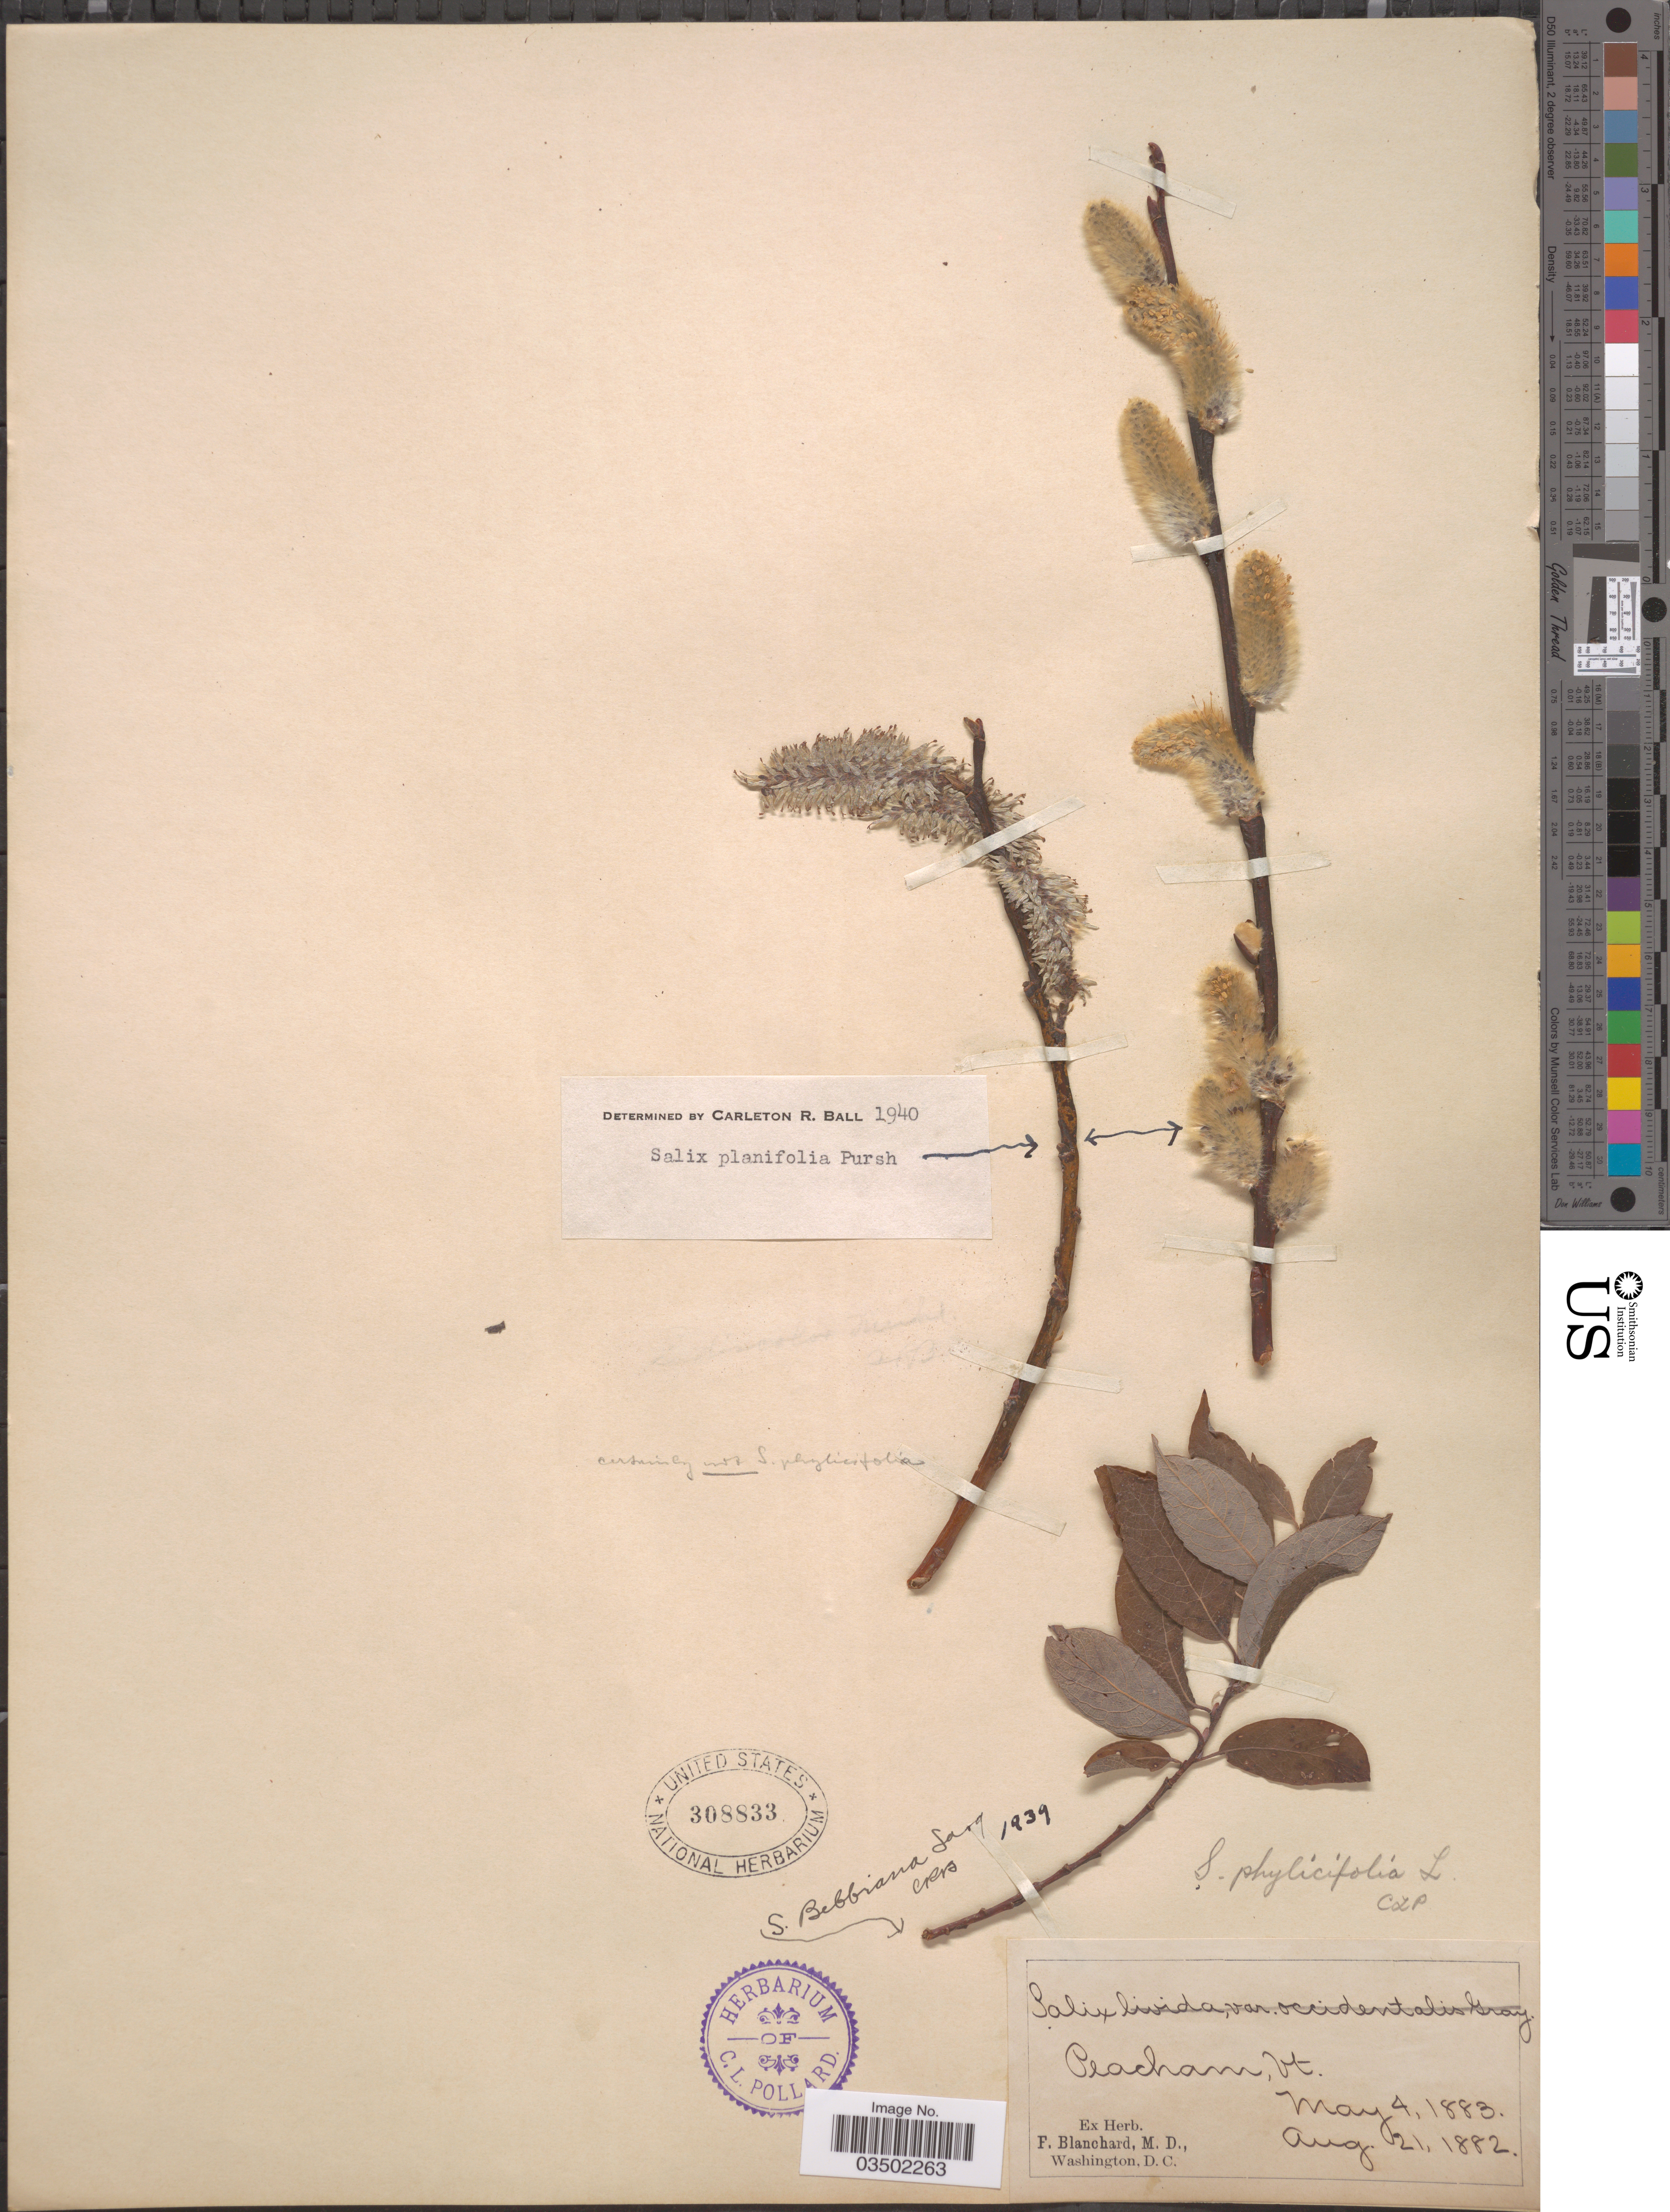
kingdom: Plantae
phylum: Tracheophyta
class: Magnoliopsida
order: Malpighiales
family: Salicaceae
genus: Salix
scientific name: Salix planifolia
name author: Pursh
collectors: ex herb. F. Blanchard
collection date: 1882-08-21/1883-05-04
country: United States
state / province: Vermont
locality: Peacham.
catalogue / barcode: US 308833